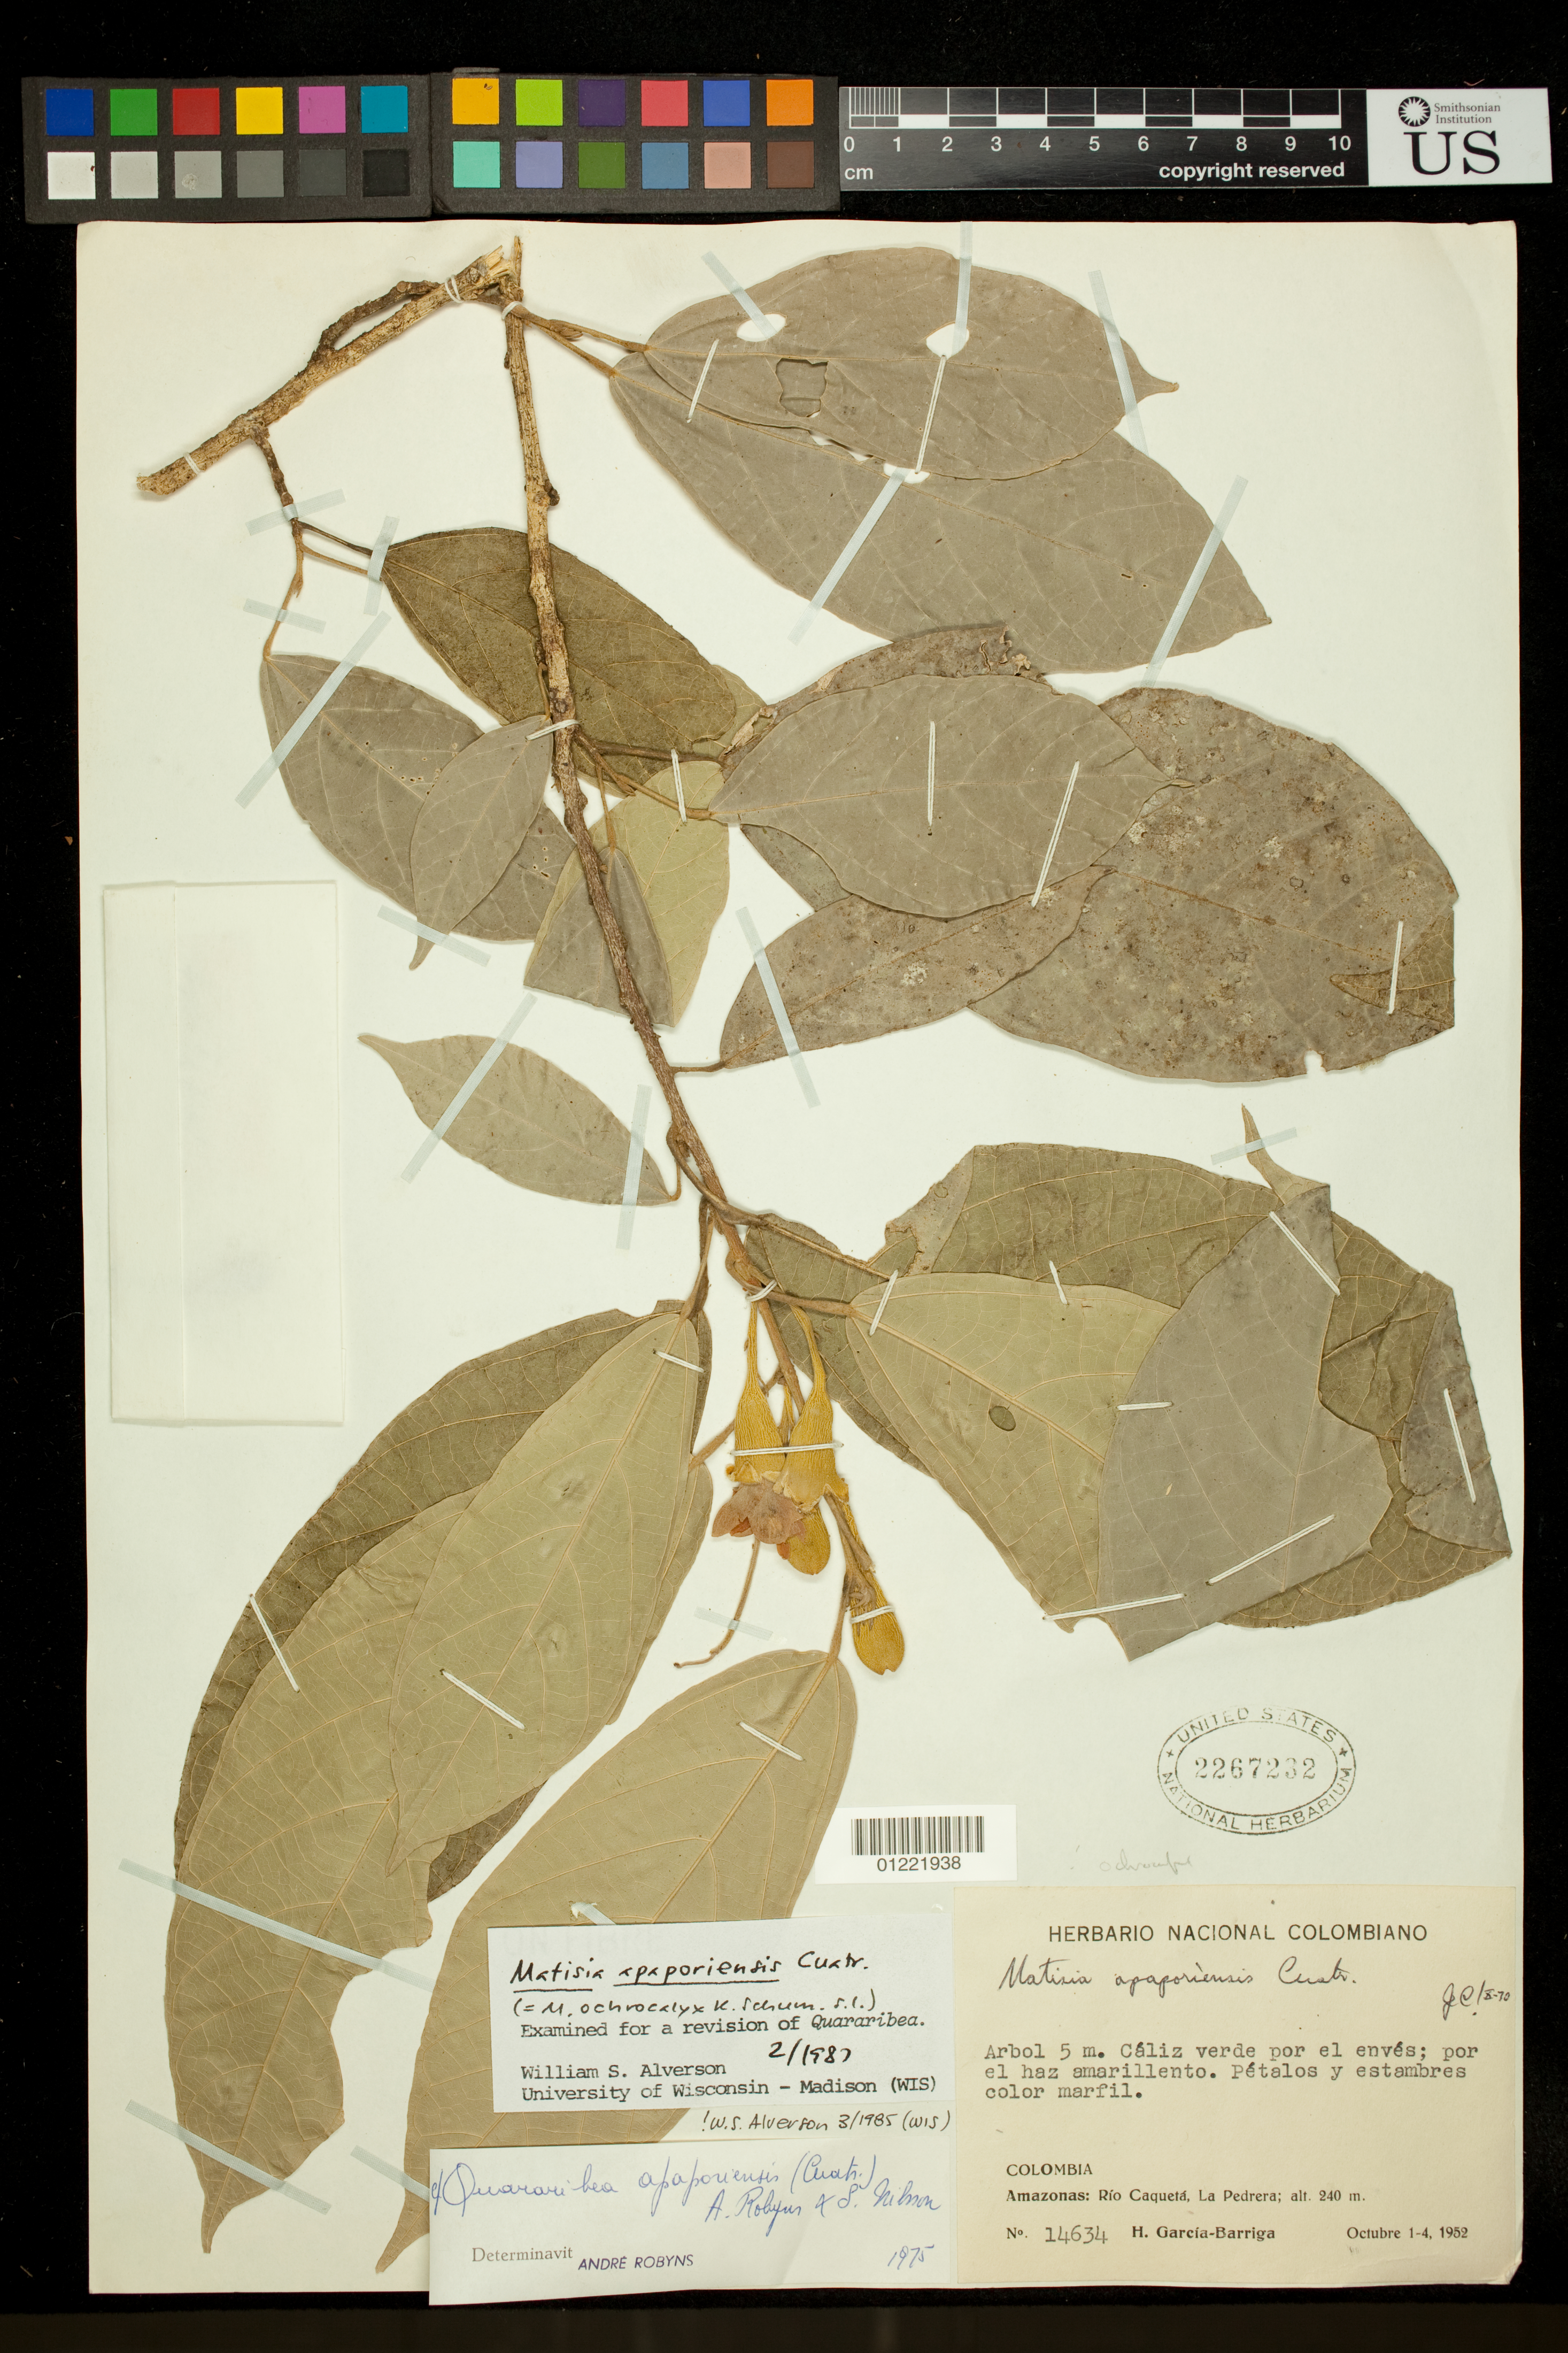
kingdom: Plantae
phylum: Tracheophyta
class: Magnoliopsida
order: Malvales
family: Malvaceae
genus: Matisia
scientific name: Matisia apaporiensis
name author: Cuatrec.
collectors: H. García Barriga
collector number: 14634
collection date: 1952-10-01/1952-10-04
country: Colombia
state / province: Amazônas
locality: Rio Caqueta, La Pedrera.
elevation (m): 240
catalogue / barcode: US 2267232